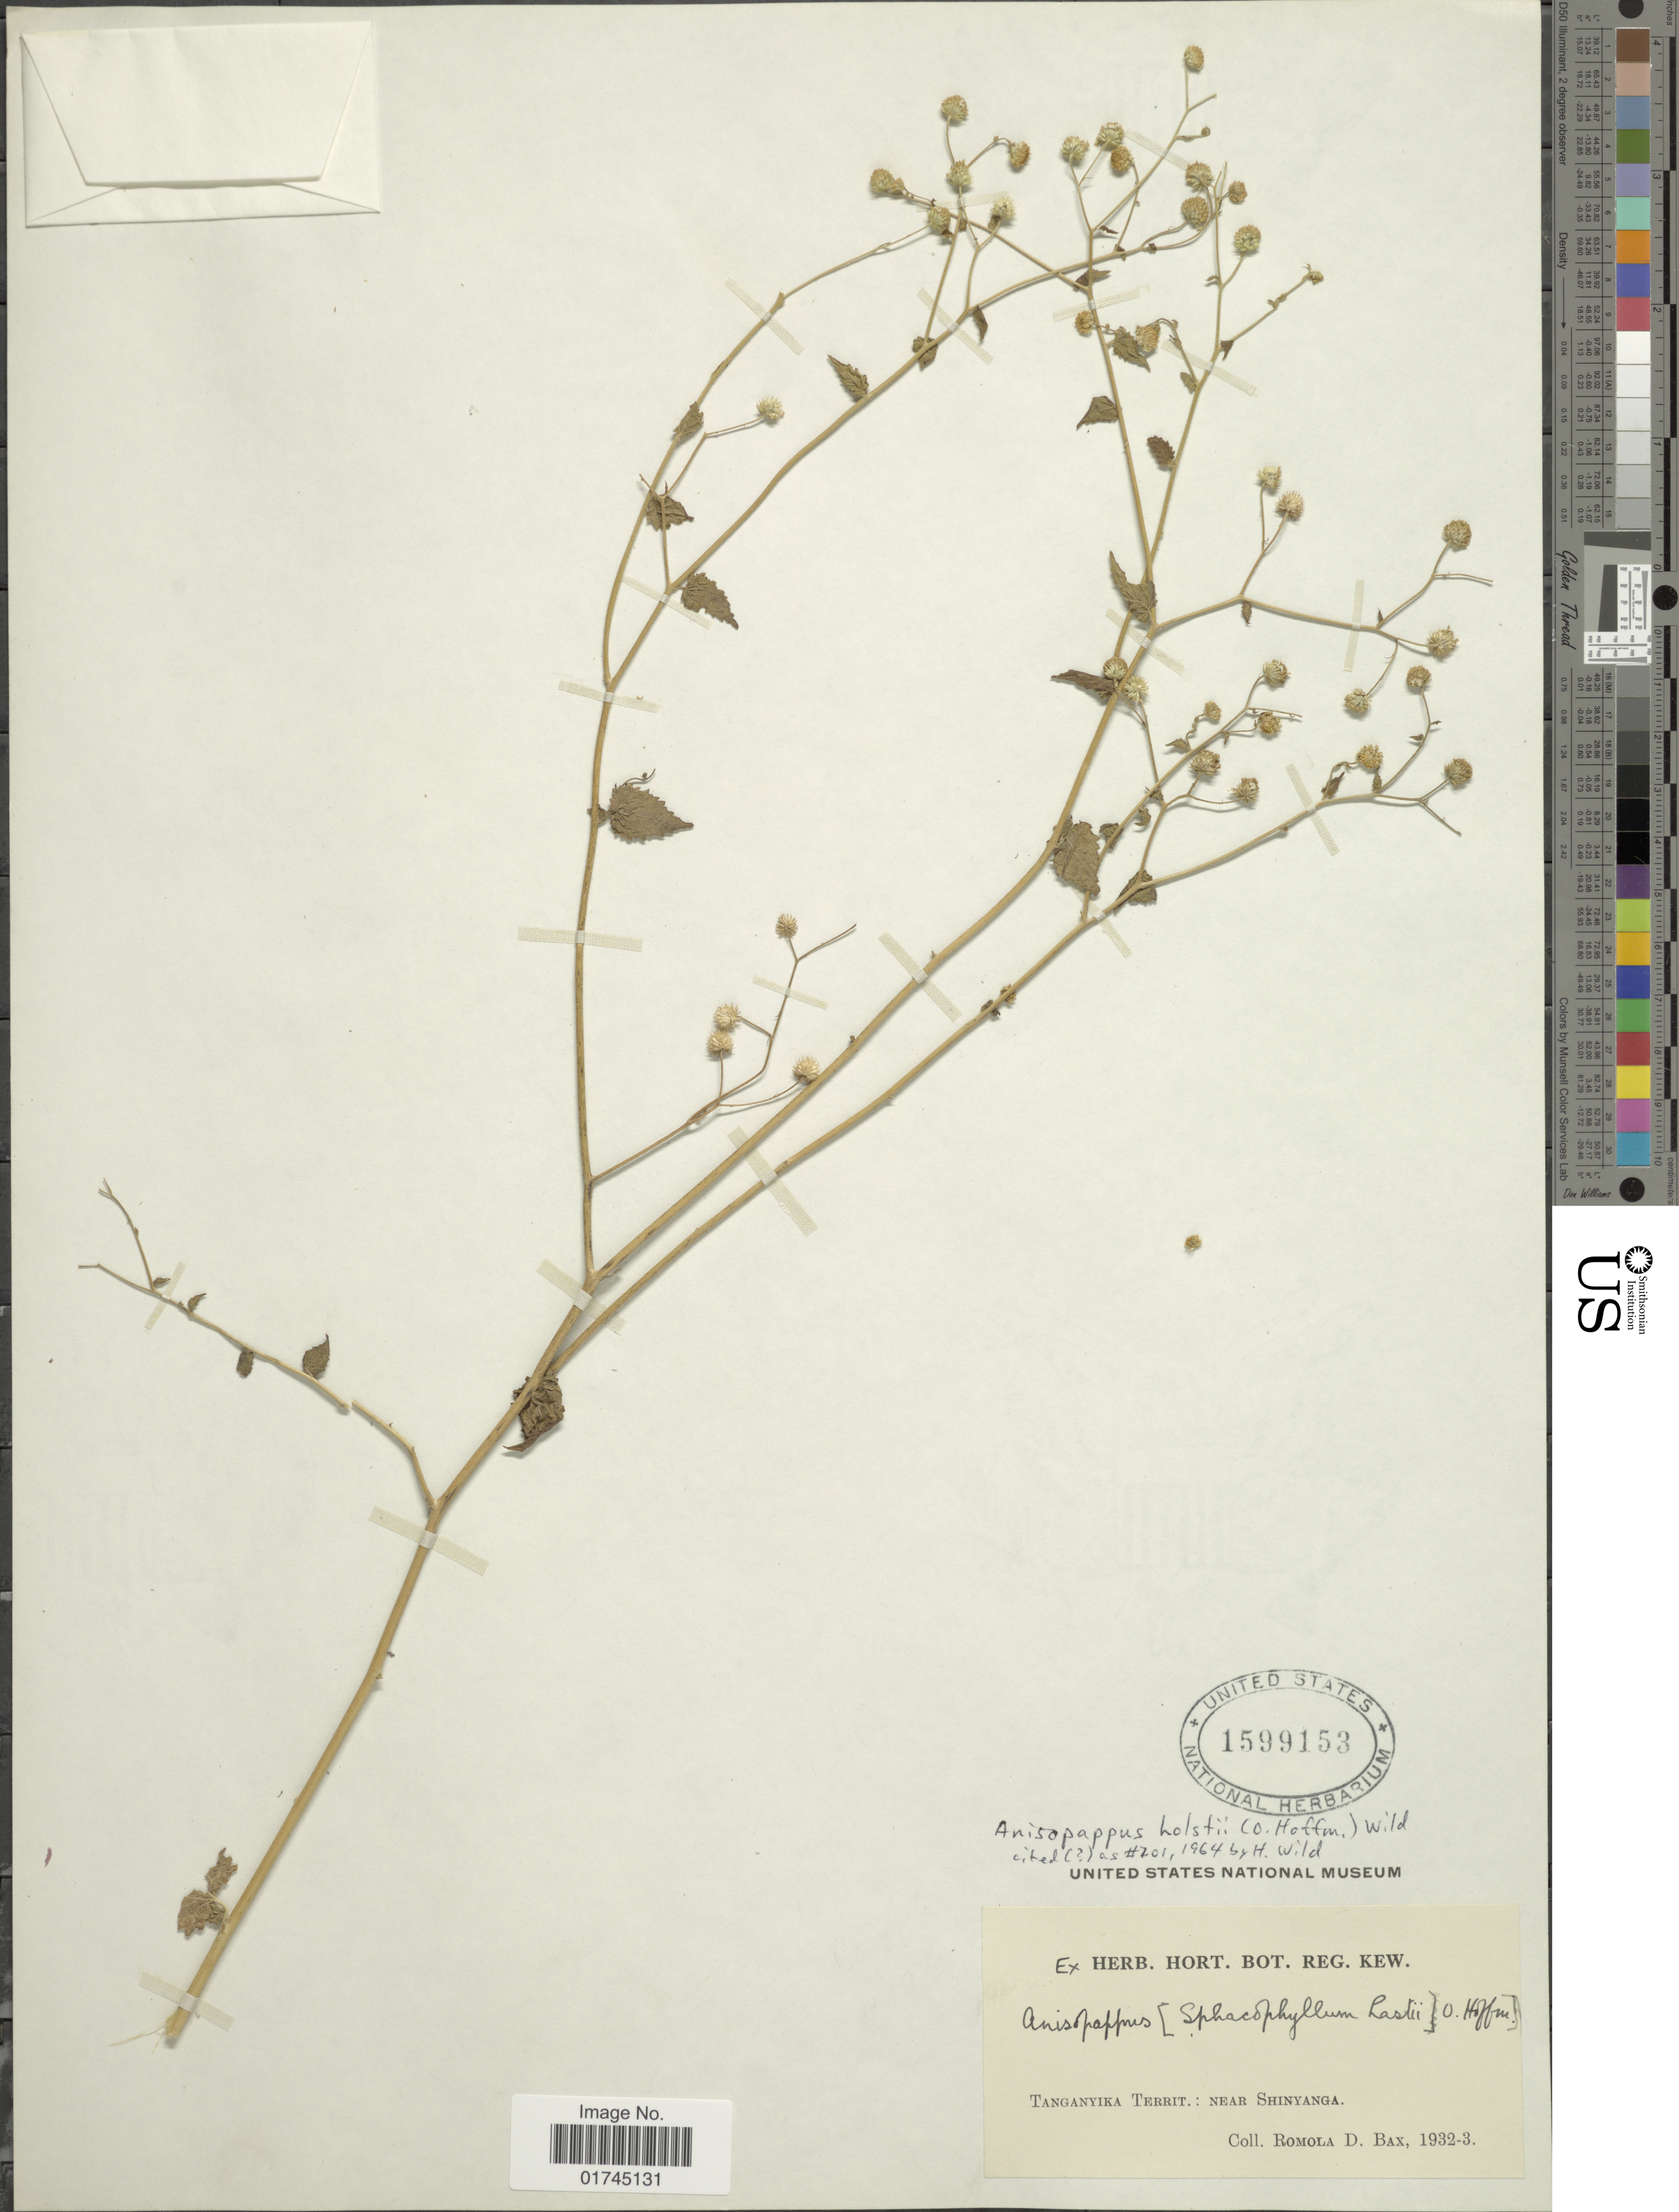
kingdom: Plantae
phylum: Tracheophyta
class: Magnoliopsida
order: Asterales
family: Asteraceae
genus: Anisopappus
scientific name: Anisopappus holstii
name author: (O. Hoffm.) Wild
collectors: R. Bax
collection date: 1932/1933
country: Tanzania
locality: Tanganyika Territ.: near Shinyanga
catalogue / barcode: US 1599153